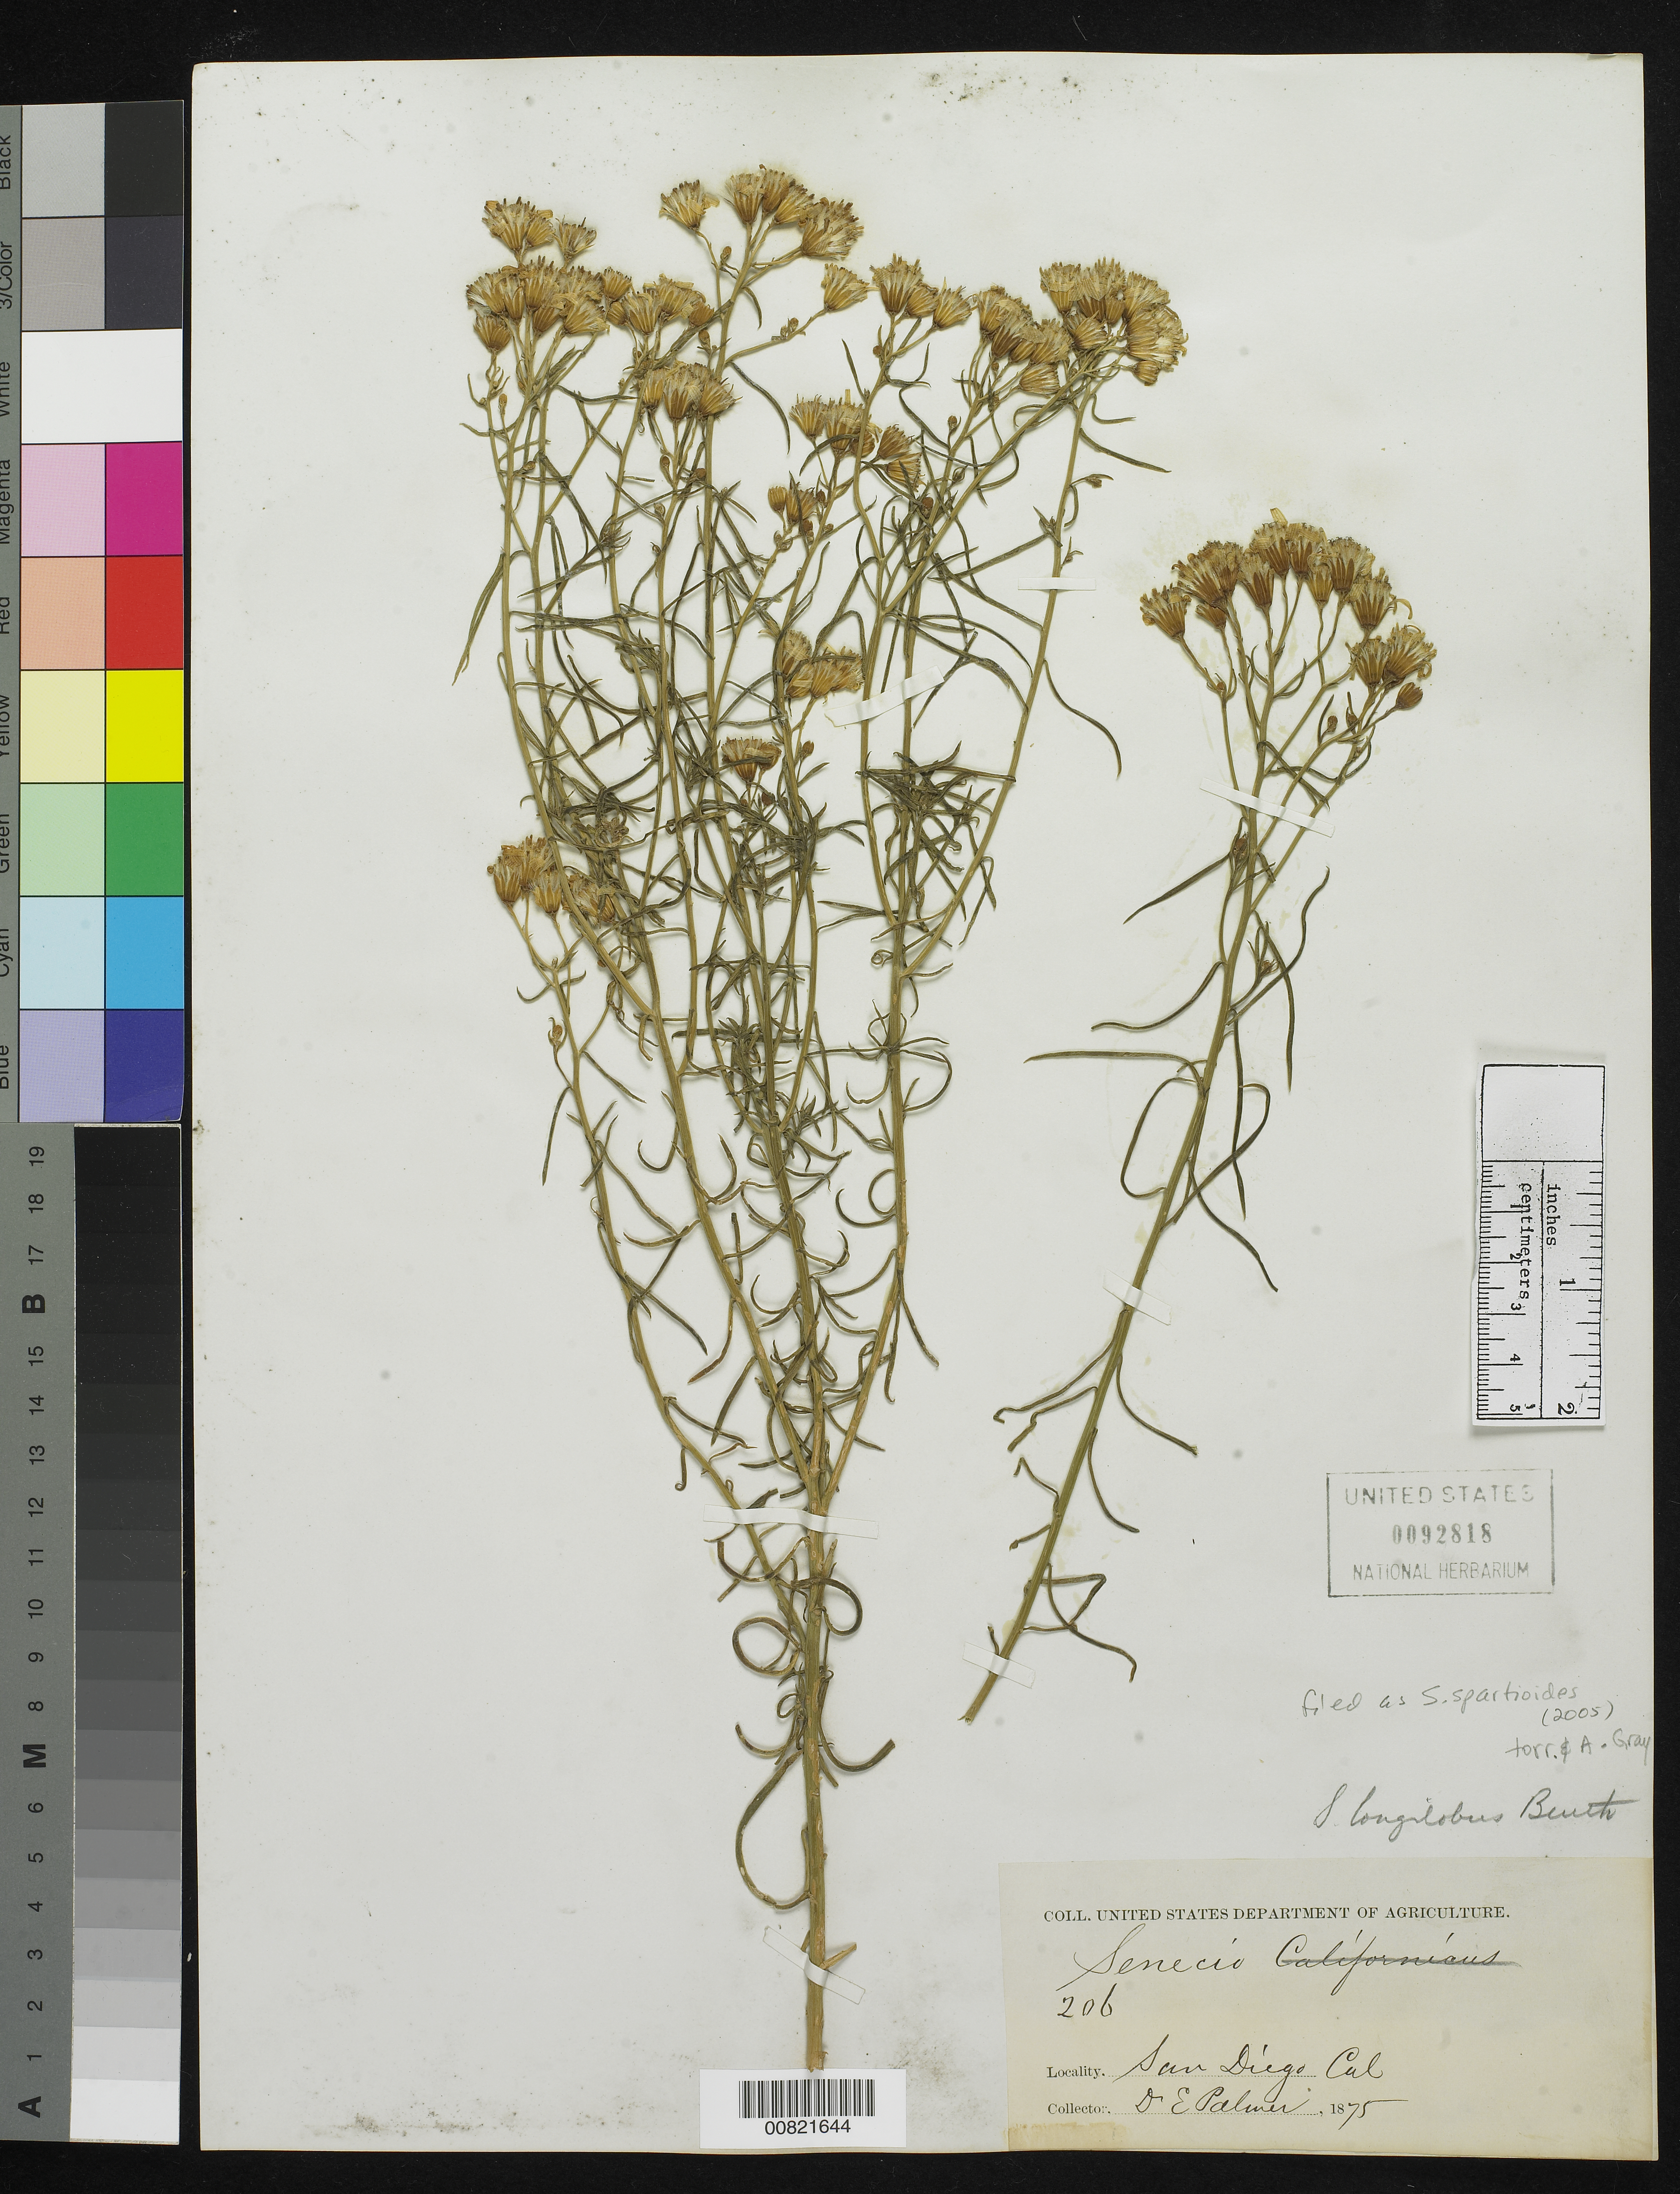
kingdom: Plantae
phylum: Tracheophyta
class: Magnoliopsida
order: Asterales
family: Asteraceae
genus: Senecio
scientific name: Senecio spartioides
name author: Torr. & A. Gray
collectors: E. Palmer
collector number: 206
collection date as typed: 1875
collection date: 1875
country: United States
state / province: California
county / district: San Diego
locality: San Diego, California.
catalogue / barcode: US 92818